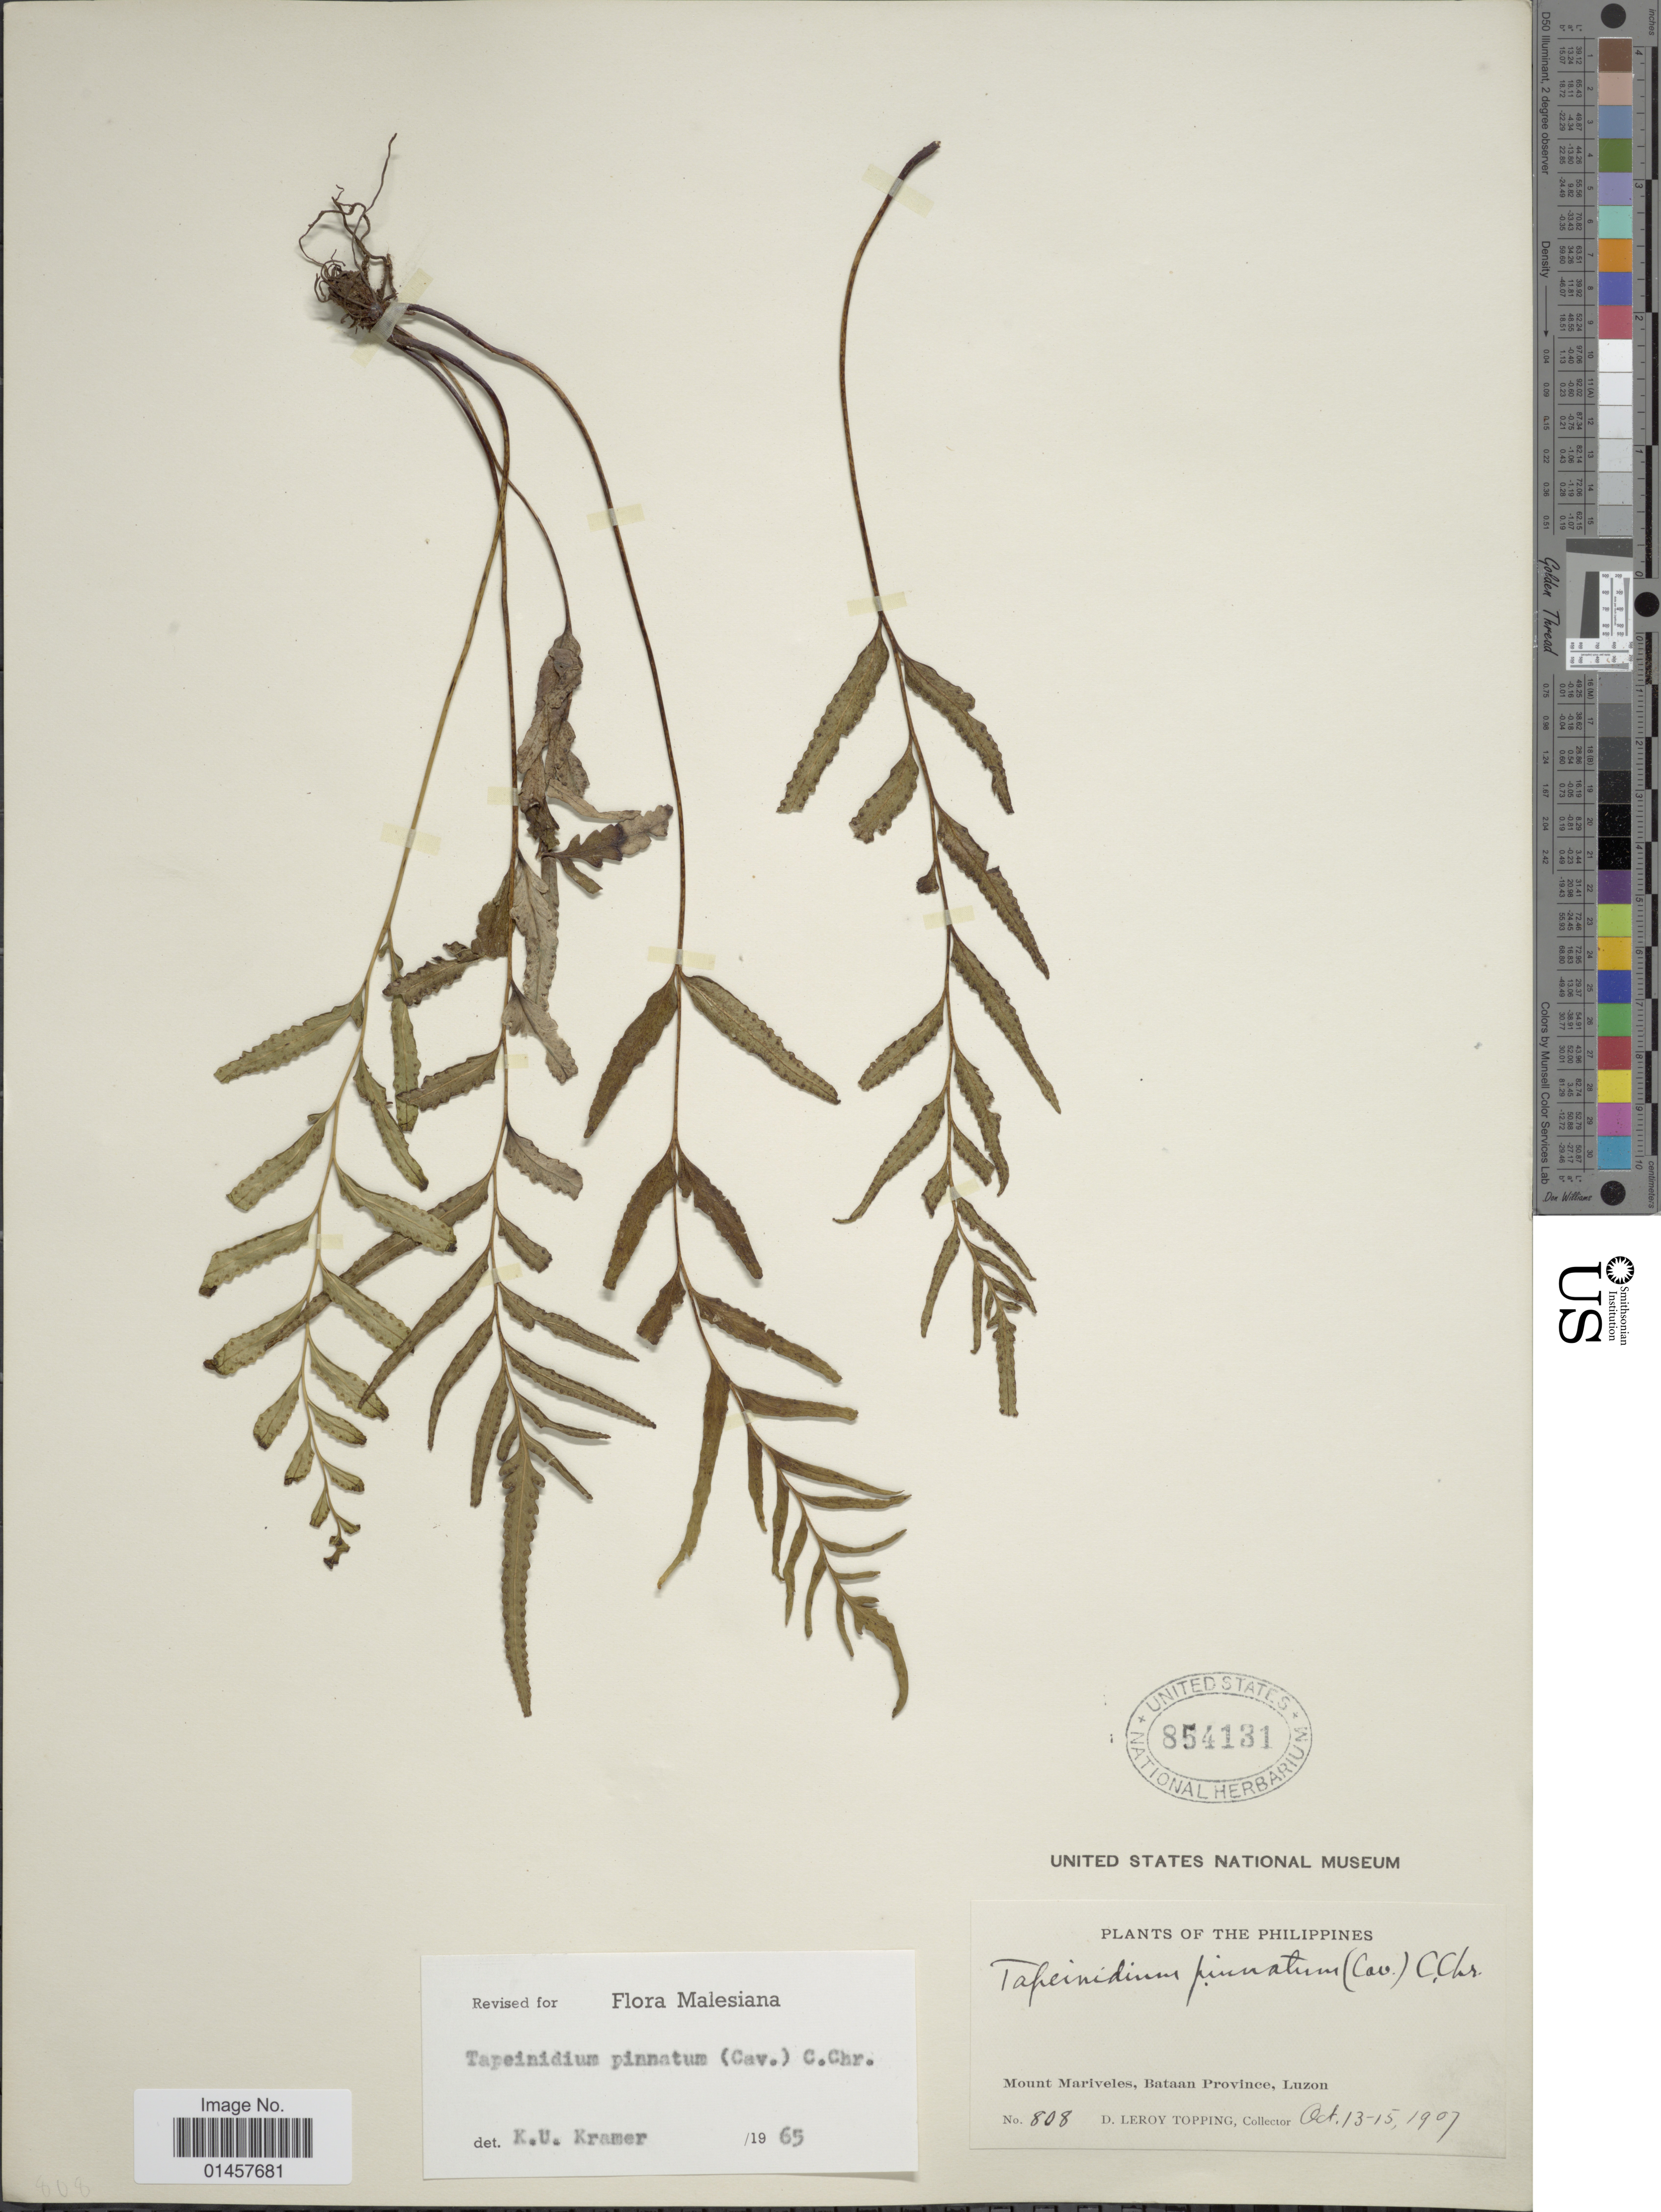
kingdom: Plantae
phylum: Tracheophyta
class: Polypodiopsida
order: Polypodiales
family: Lindsaeaceae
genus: Tapeinidium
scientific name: Tapeinidium pinnatum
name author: (Cav.) C. Chr.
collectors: D. L. Topping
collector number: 808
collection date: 1907-10-13/1907-10-15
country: Philippines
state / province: Cagayan Valley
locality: Mount Mariveles, Bataan Province, Luzon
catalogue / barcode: US 854131